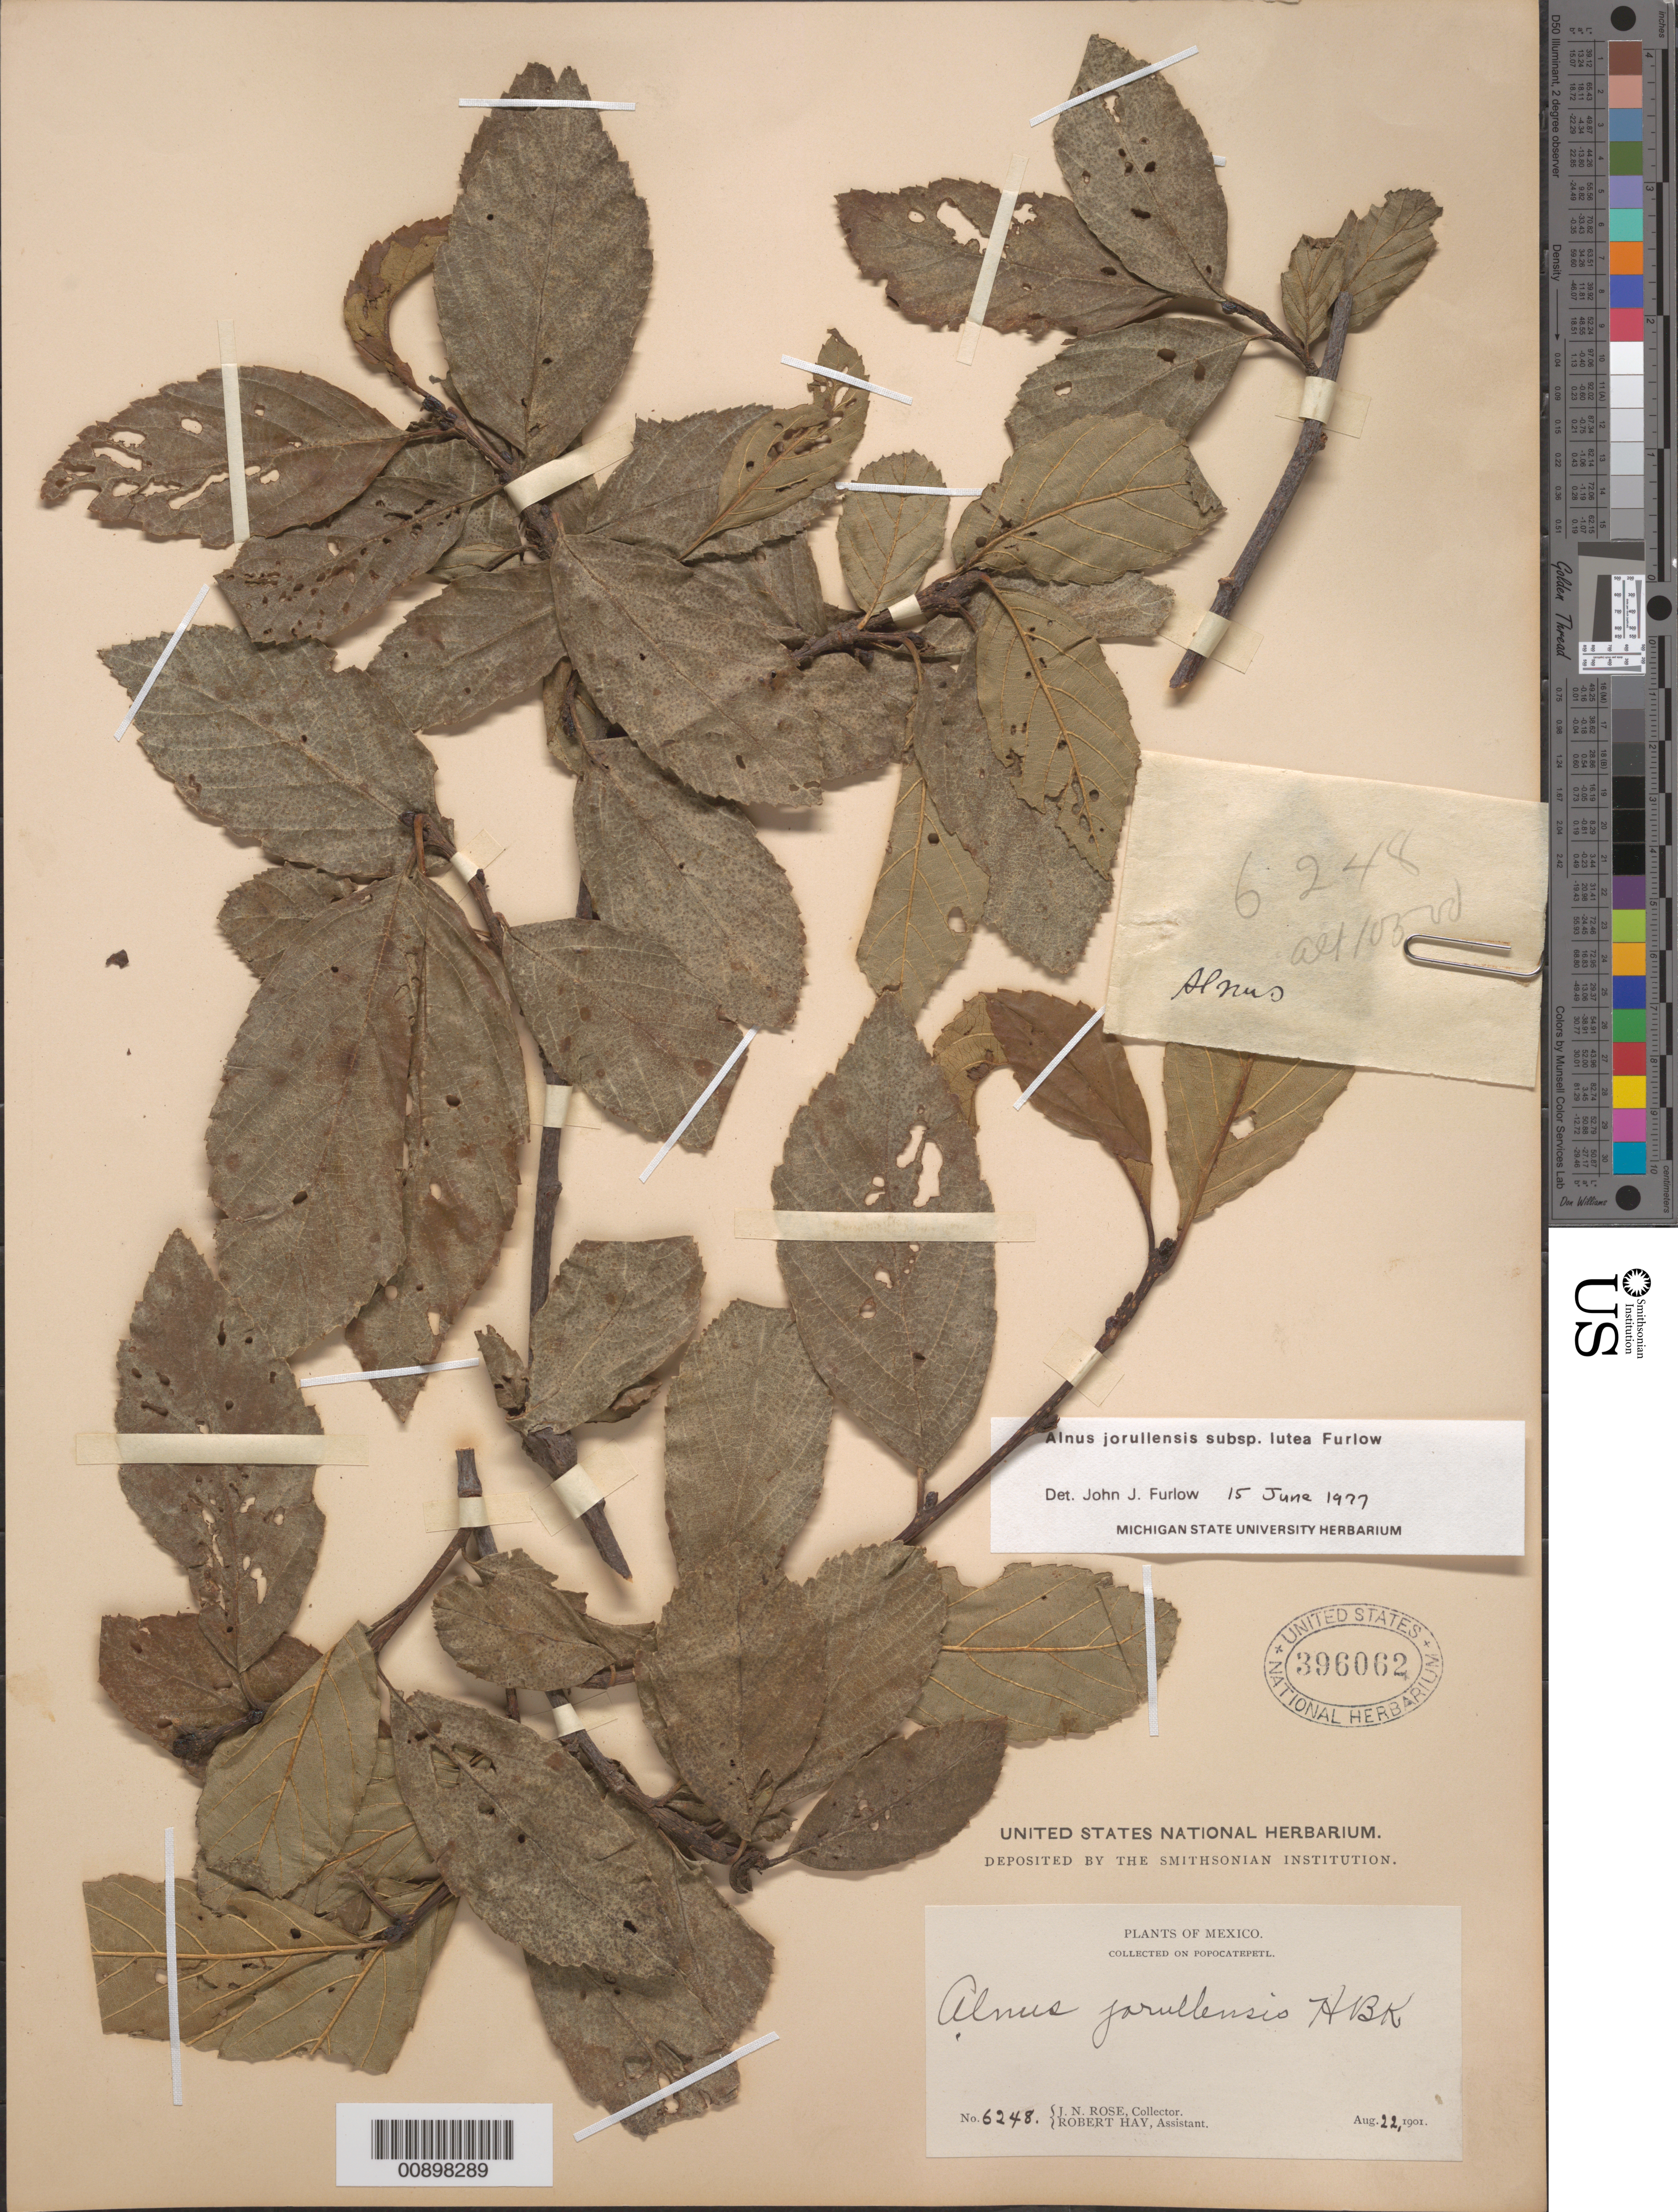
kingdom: Plantae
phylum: Tracheophyta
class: Magnoliopsida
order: Fagales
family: Betulaceae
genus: Alnus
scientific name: Alnus jorullensis subsp. lutea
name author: Furlow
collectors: J. N. Rose & R. Hay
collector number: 6248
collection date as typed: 22 Aug 1901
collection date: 1901-08-22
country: Mexico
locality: Popocatepetl.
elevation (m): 3200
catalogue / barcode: US 396062